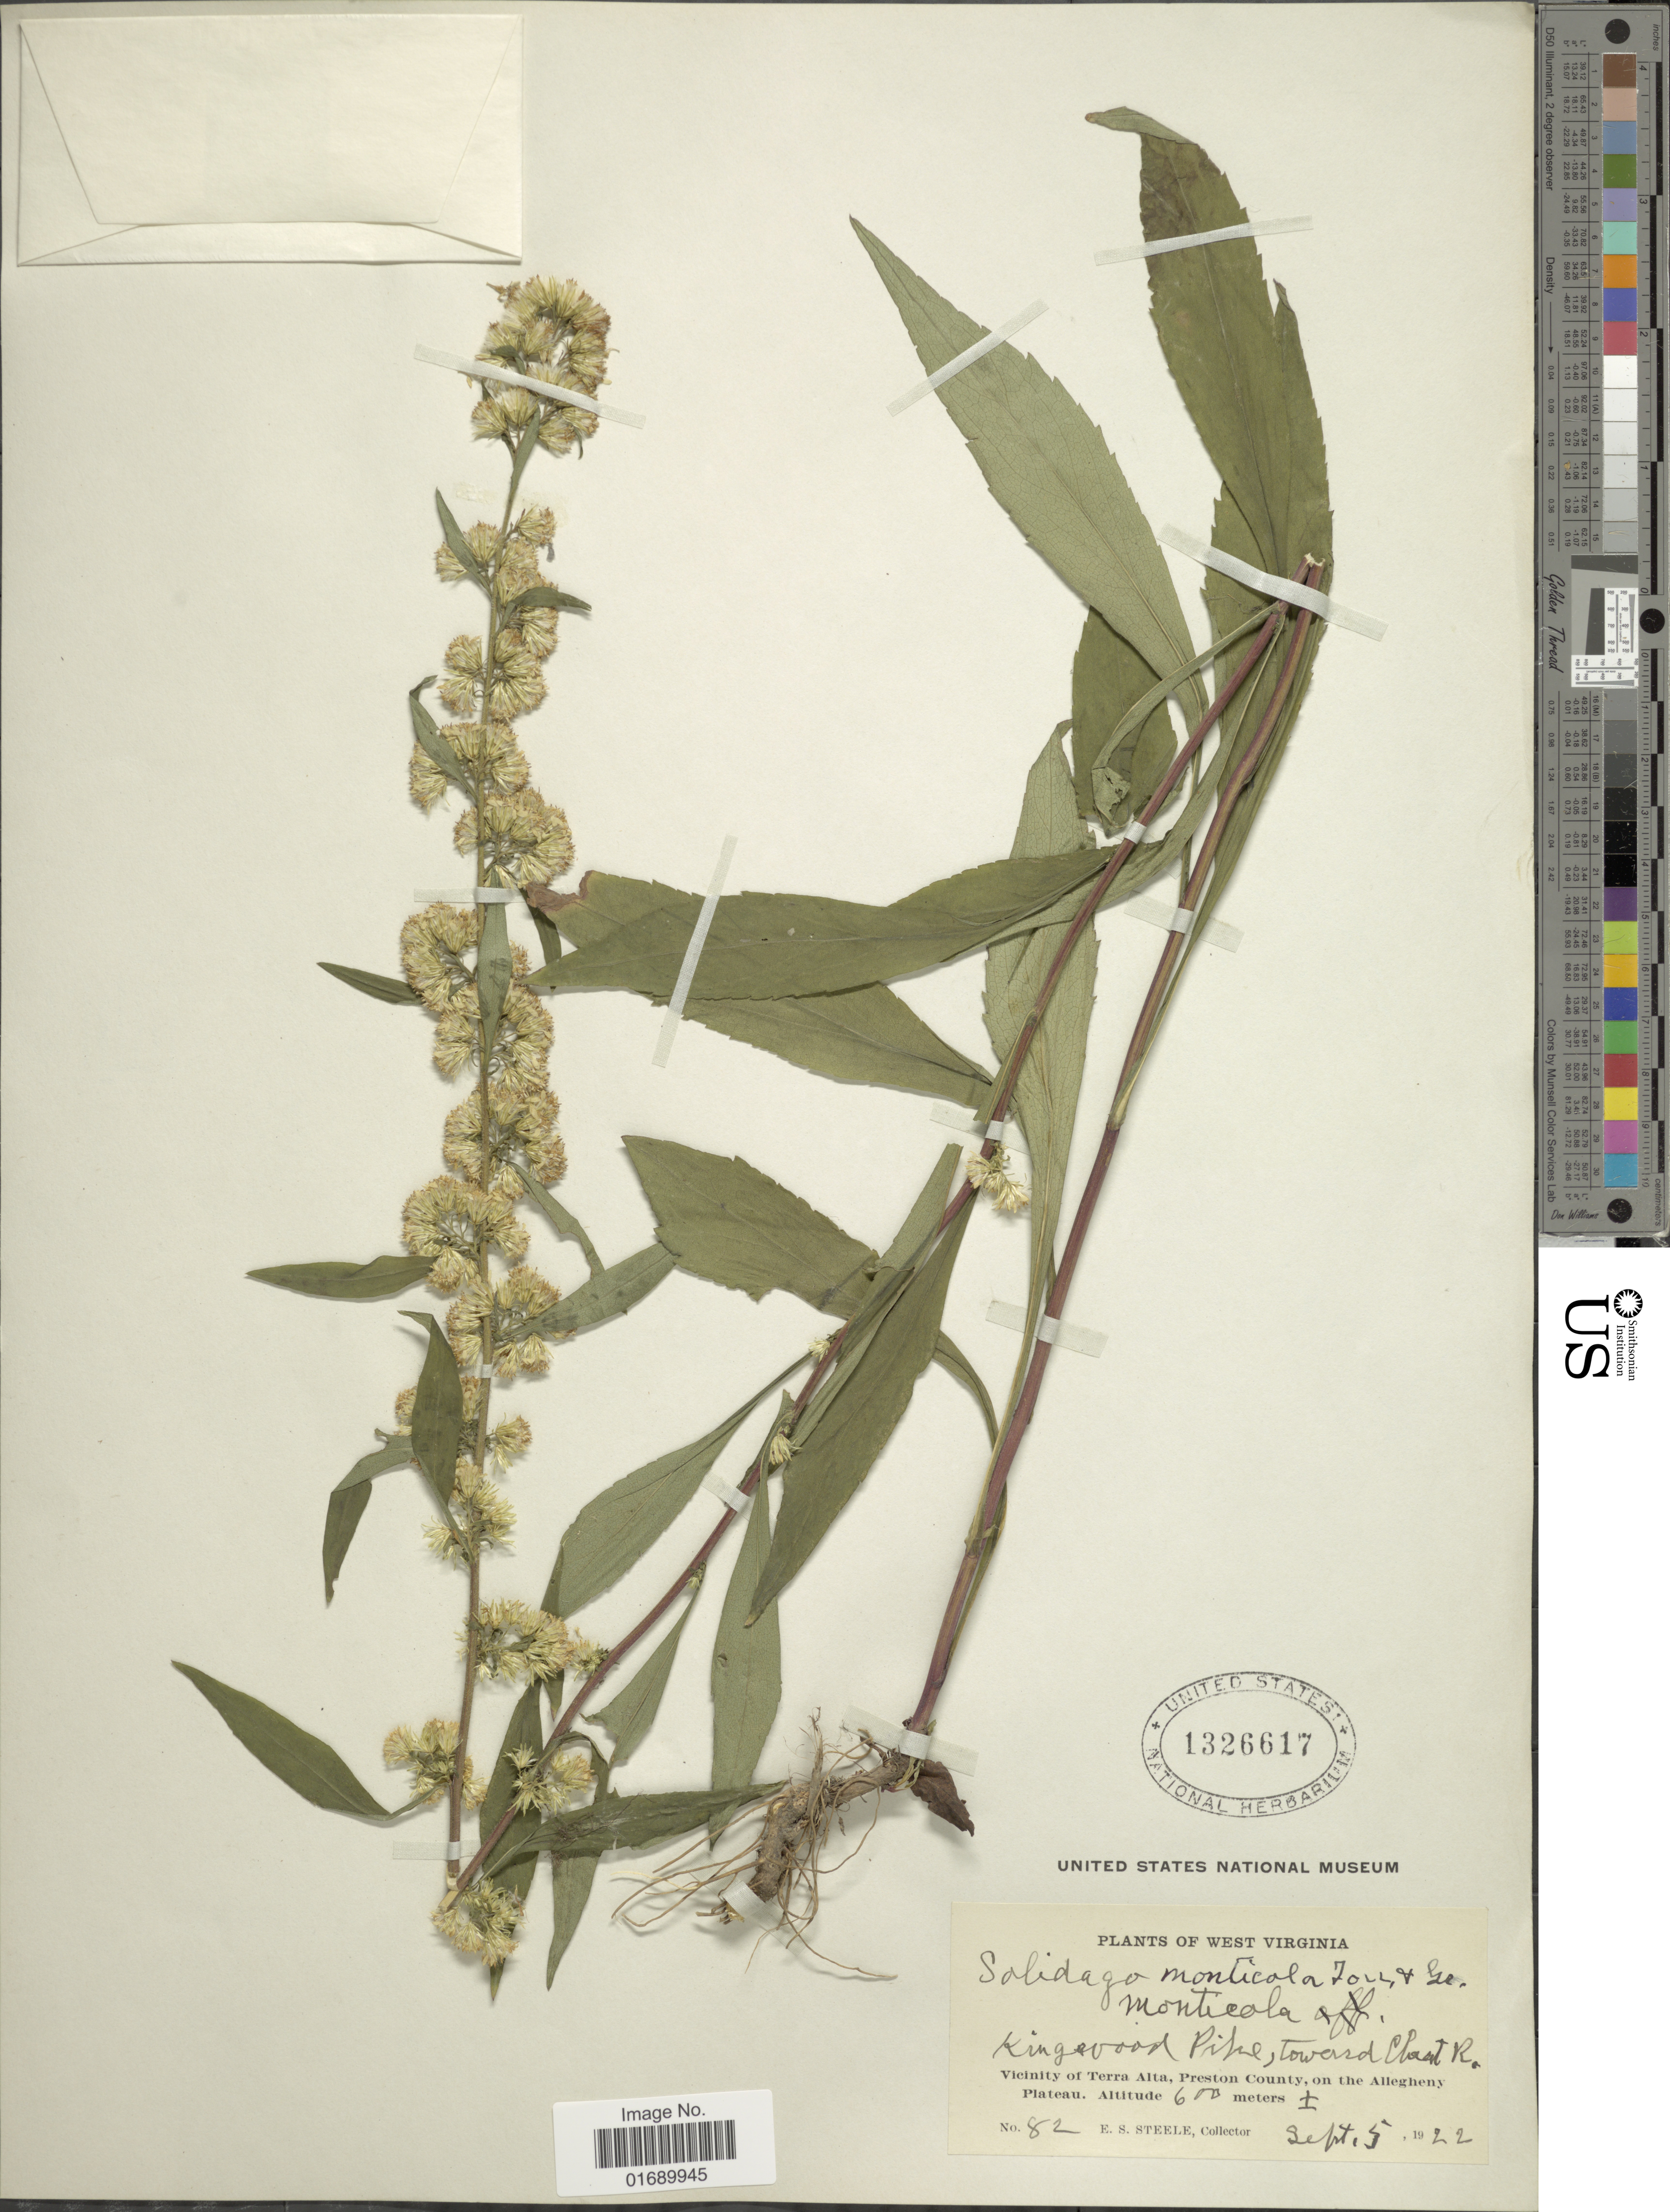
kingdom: Plantae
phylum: Tracheophyta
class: Magnoliopsida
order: Asterales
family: Asteraceae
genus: Solidago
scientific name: Solidago roanensis var. monticola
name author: (Torr. & A. Gray) Fernald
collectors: E. Steele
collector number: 82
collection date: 1922-09-05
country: United States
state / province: West Virginia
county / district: Preston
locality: Kingwood Pike, toward Cheat River, Vicinity of Terra Alta, Preston County, on the Allegheny Plateau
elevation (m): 600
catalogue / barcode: US 1326617